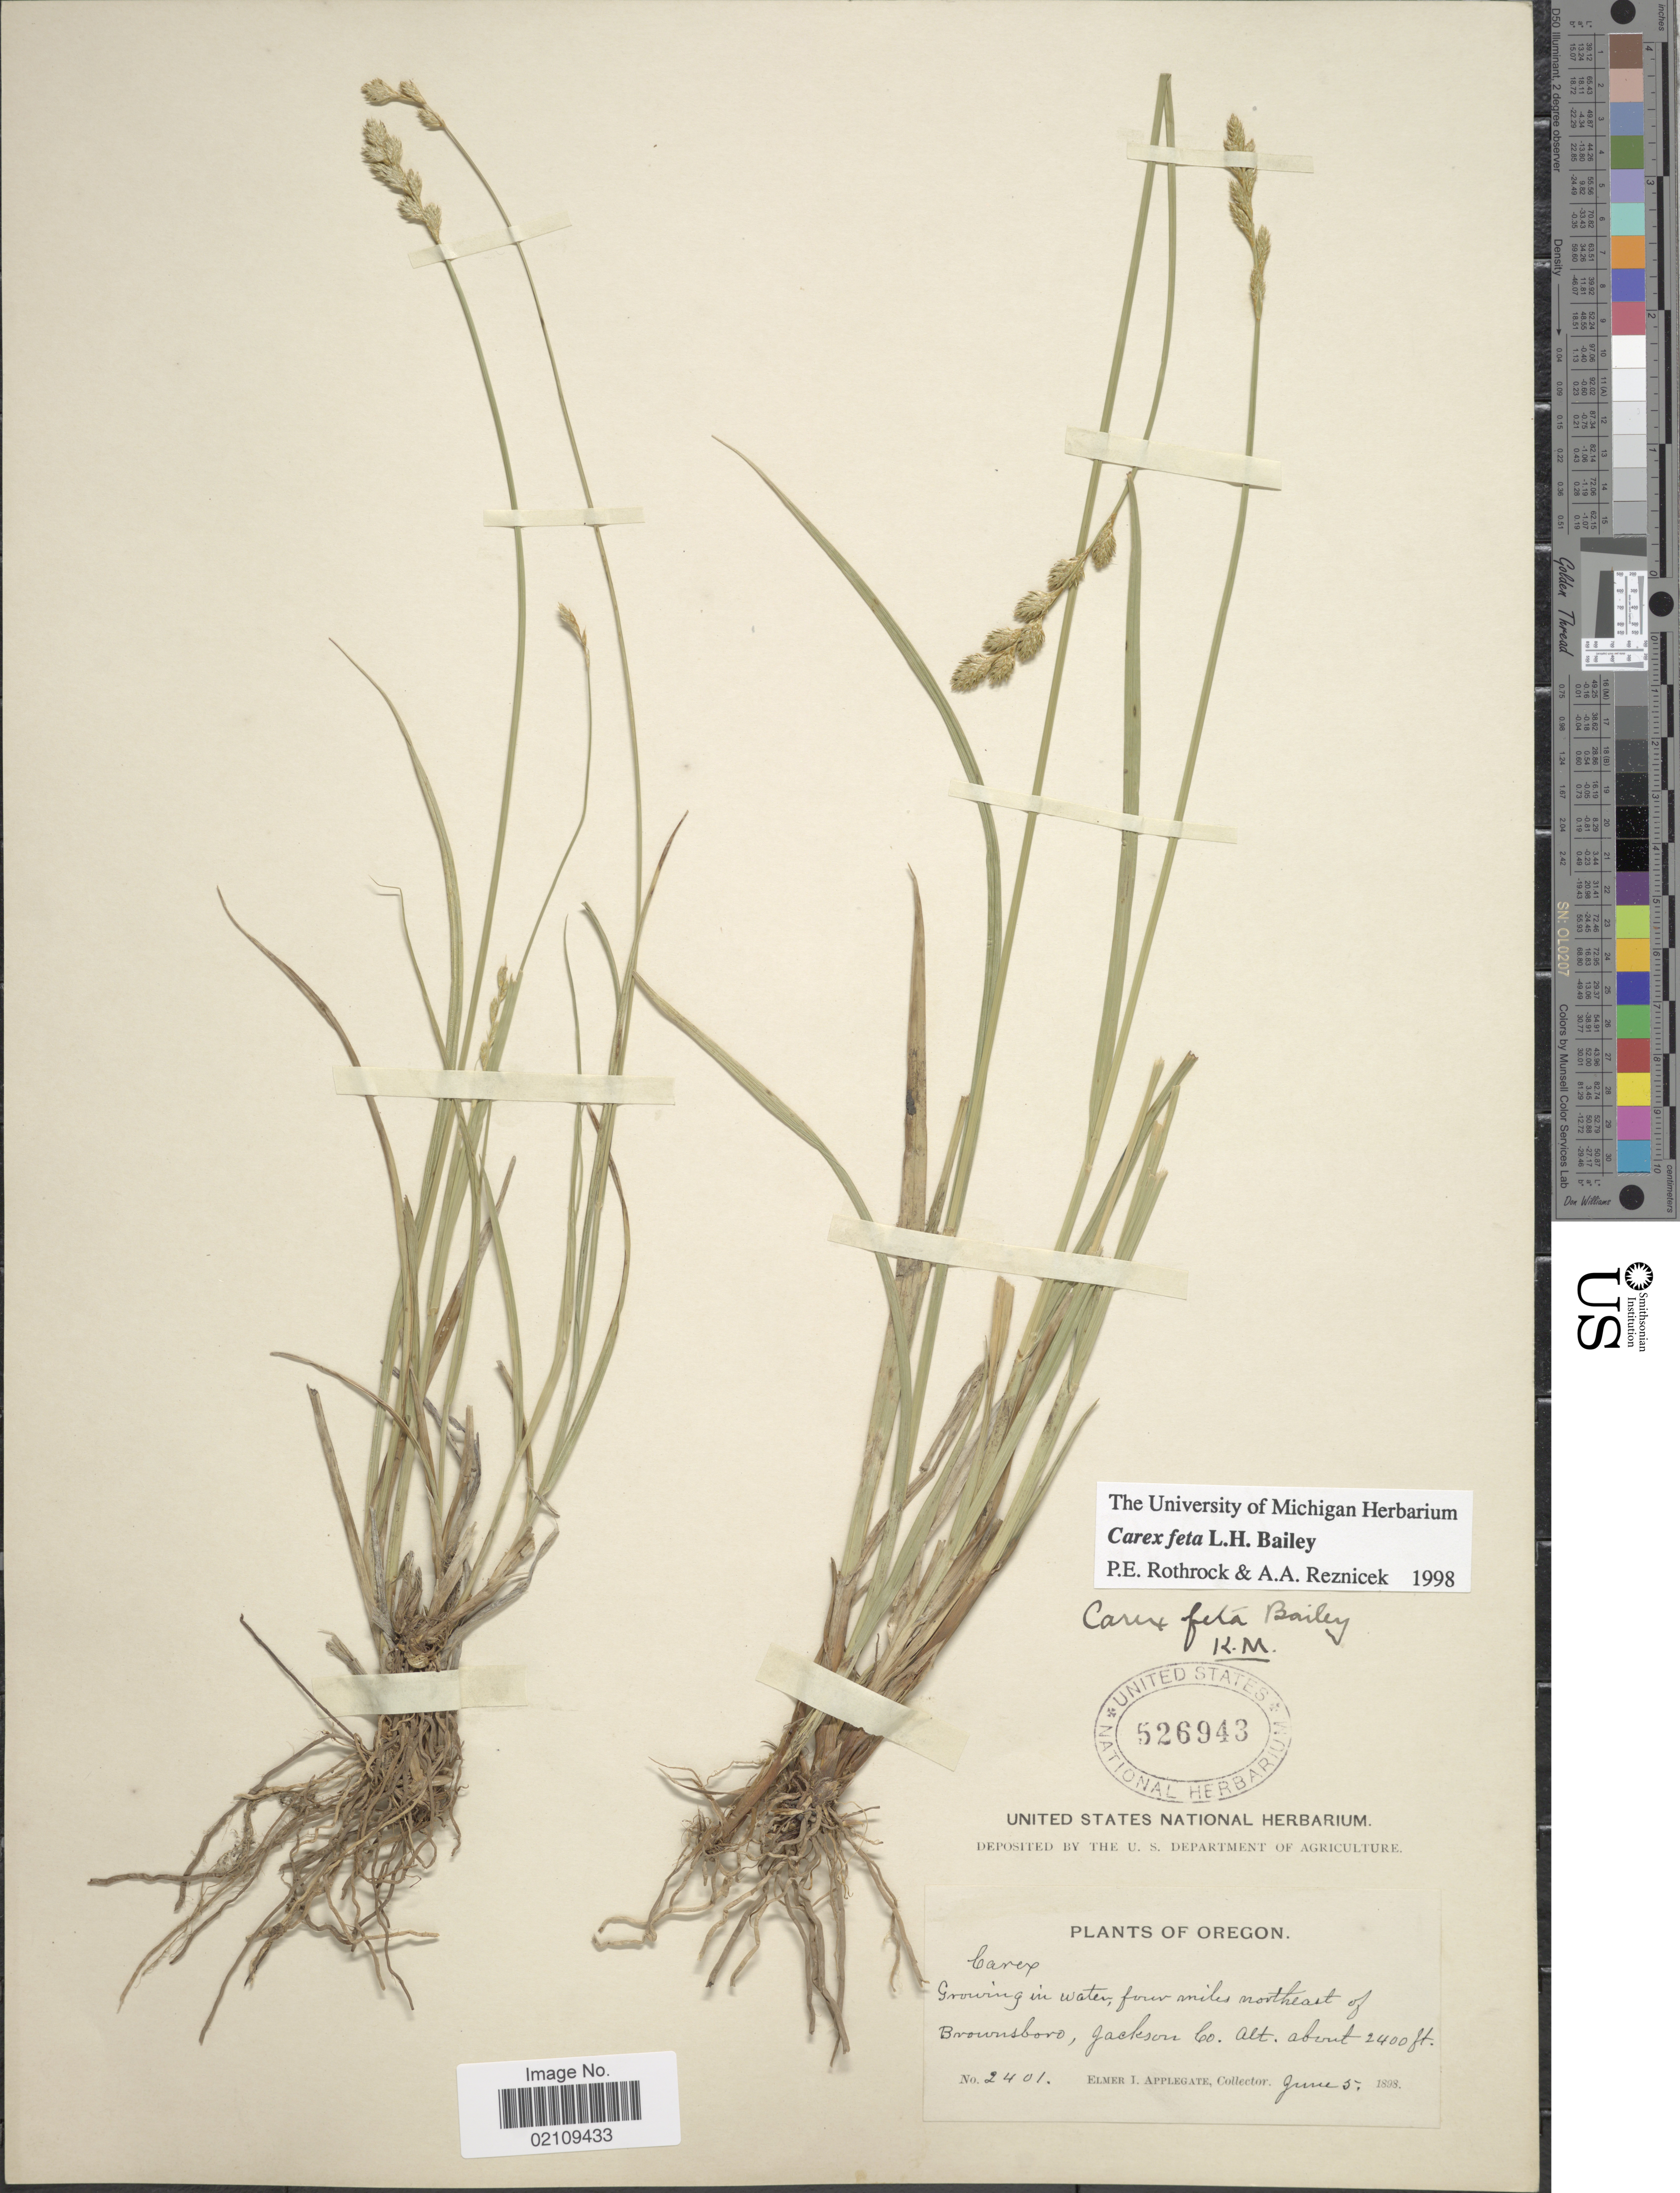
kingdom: Plantae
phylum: Tracheophyta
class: Liliopsida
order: Poales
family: Cyperaceae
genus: Carex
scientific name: Carex feta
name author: L.H. Bailey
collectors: E. I. Applegate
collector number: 2401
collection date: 1898-06-05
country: United States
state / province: Oregon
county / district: Jackson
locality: Growing in water, four miles northeast of Brownsboro, Jackson Co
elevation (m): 732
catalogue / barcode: US 526943